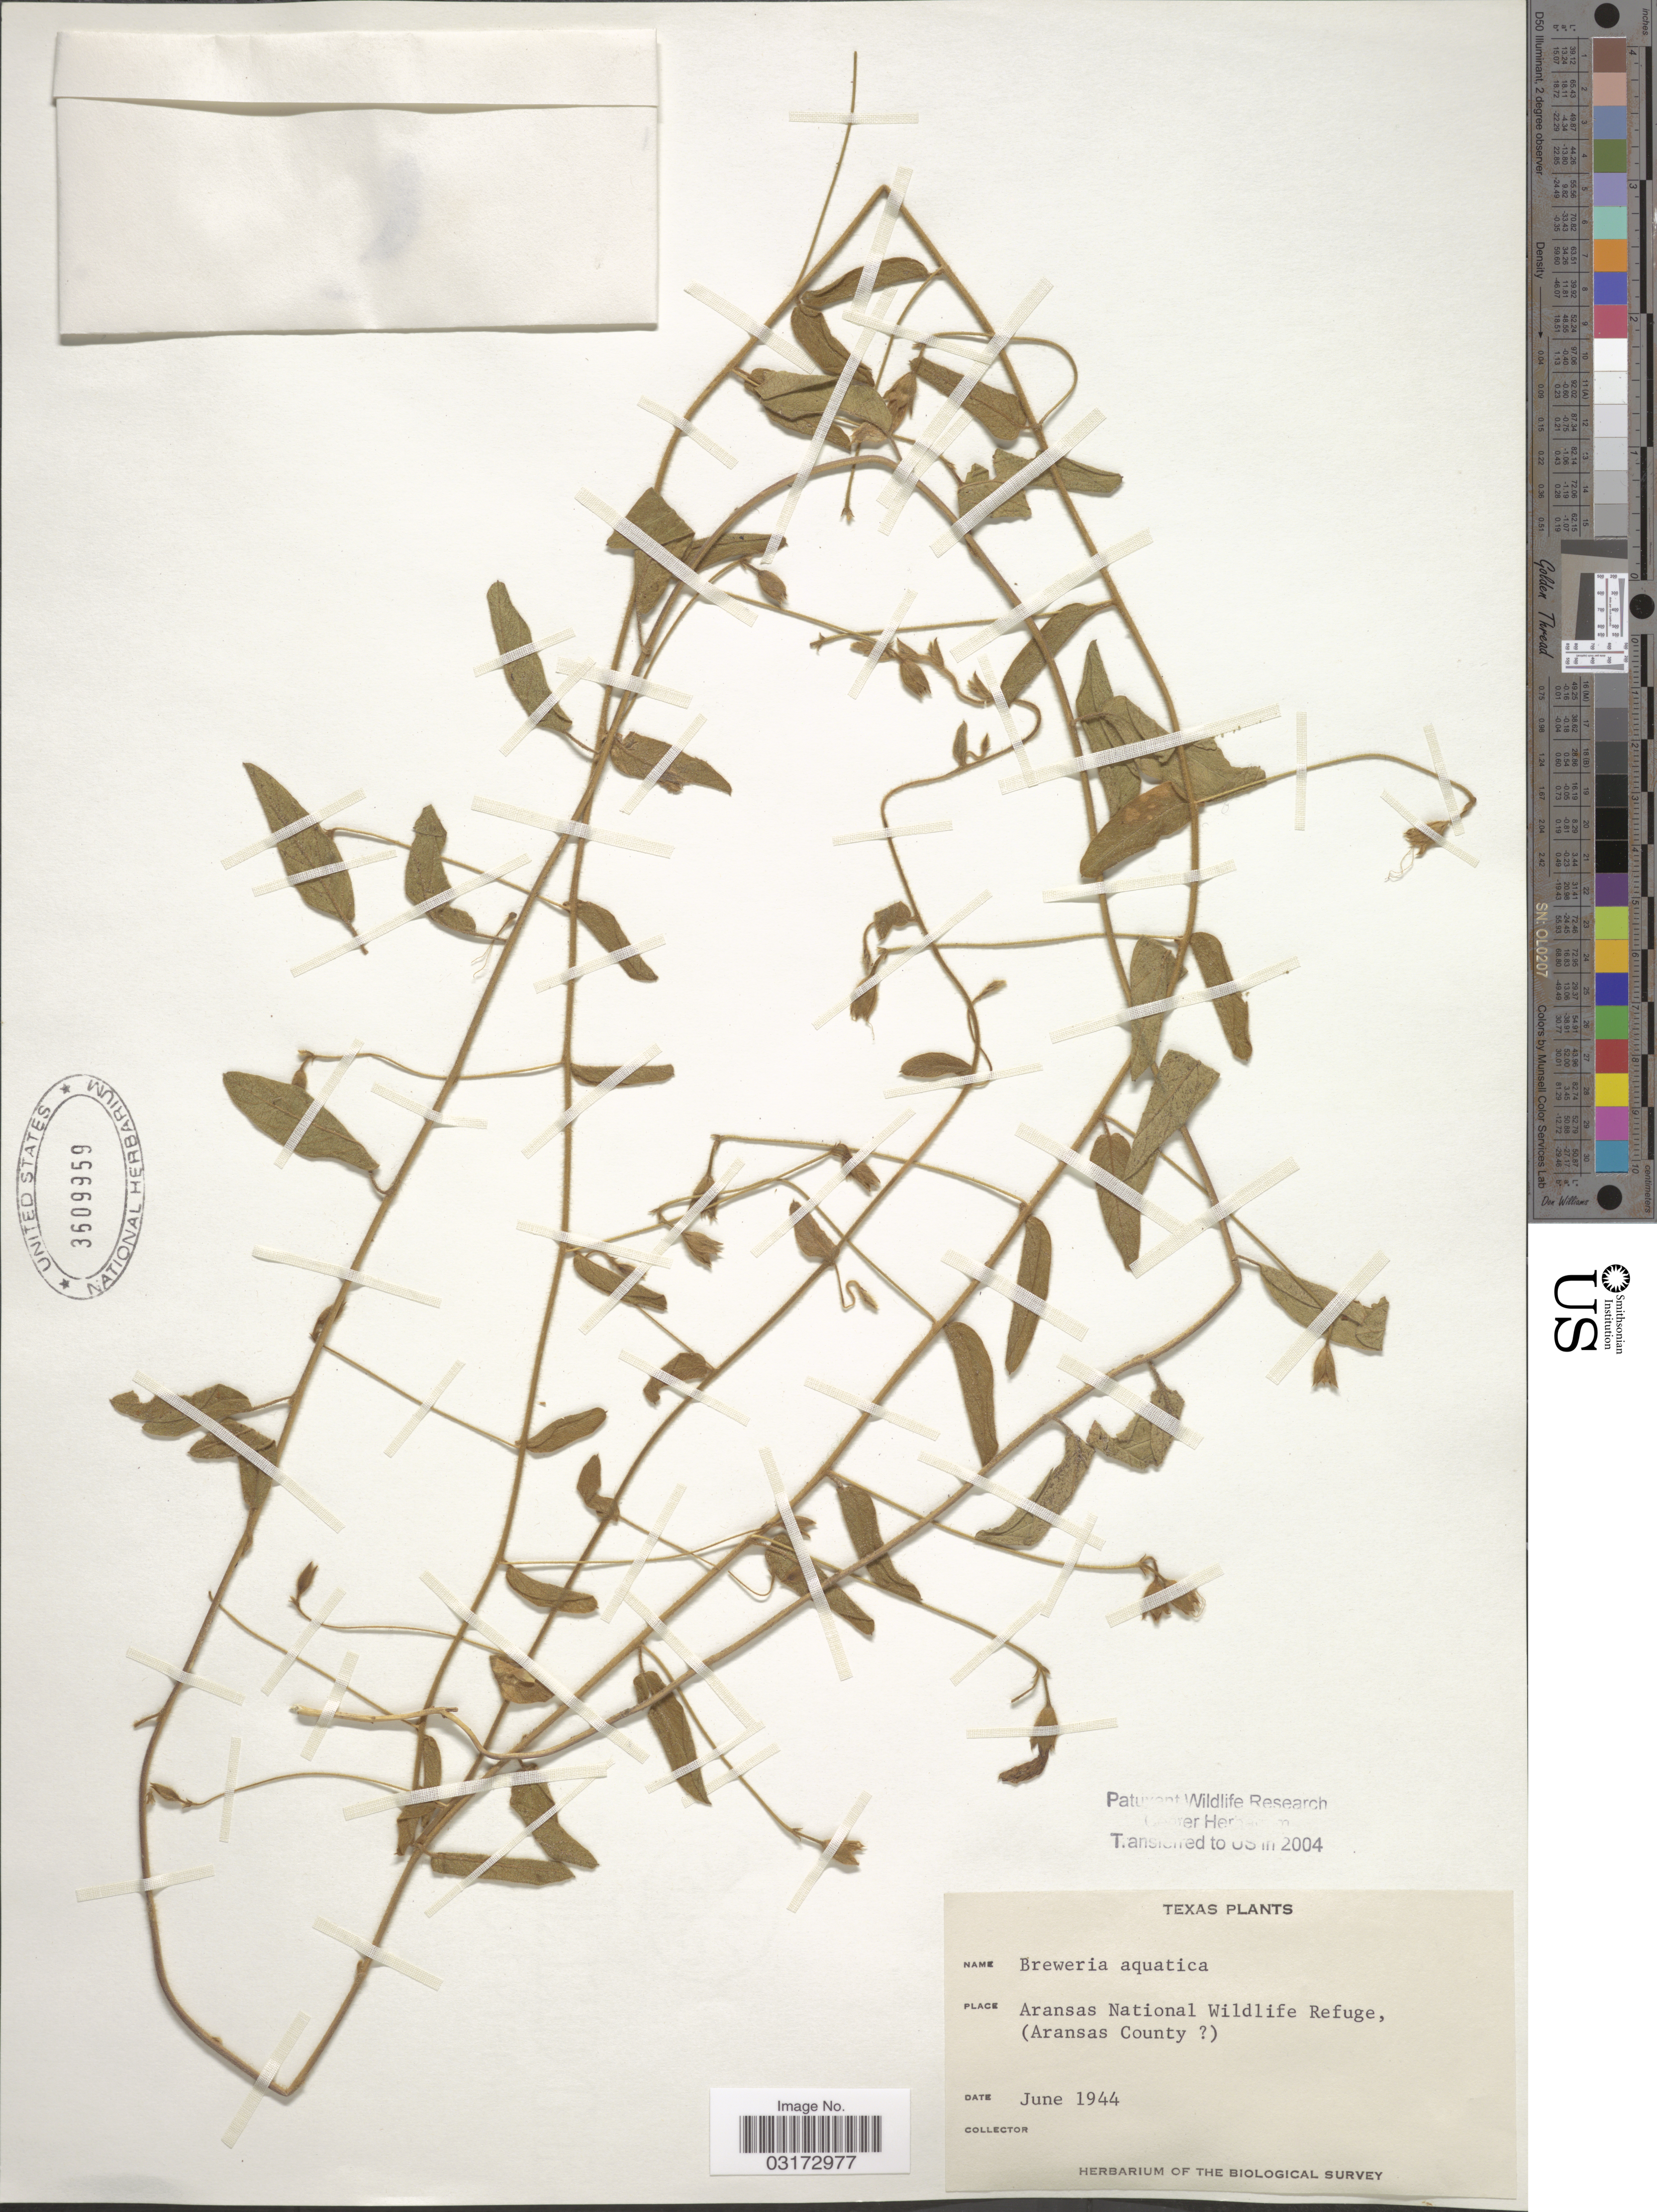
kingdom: Plantae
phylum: Tracheophyta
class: Magnoliopsida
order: Solanales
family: Convolvulaceae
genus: Stylisma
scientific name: Stylisma aquatica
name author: (Walter) Raf.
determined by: Strong, Mark T., (BOT), Smithsonian Institution - National Museum of Natural History (UNITED STATES)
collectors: ex herb. of the Biological Survey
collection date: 1944-06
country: United States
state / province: Texas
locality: Aransas National Wildlife Refuge, (Aransas County [unsure placement]).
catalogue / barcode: US 3609959